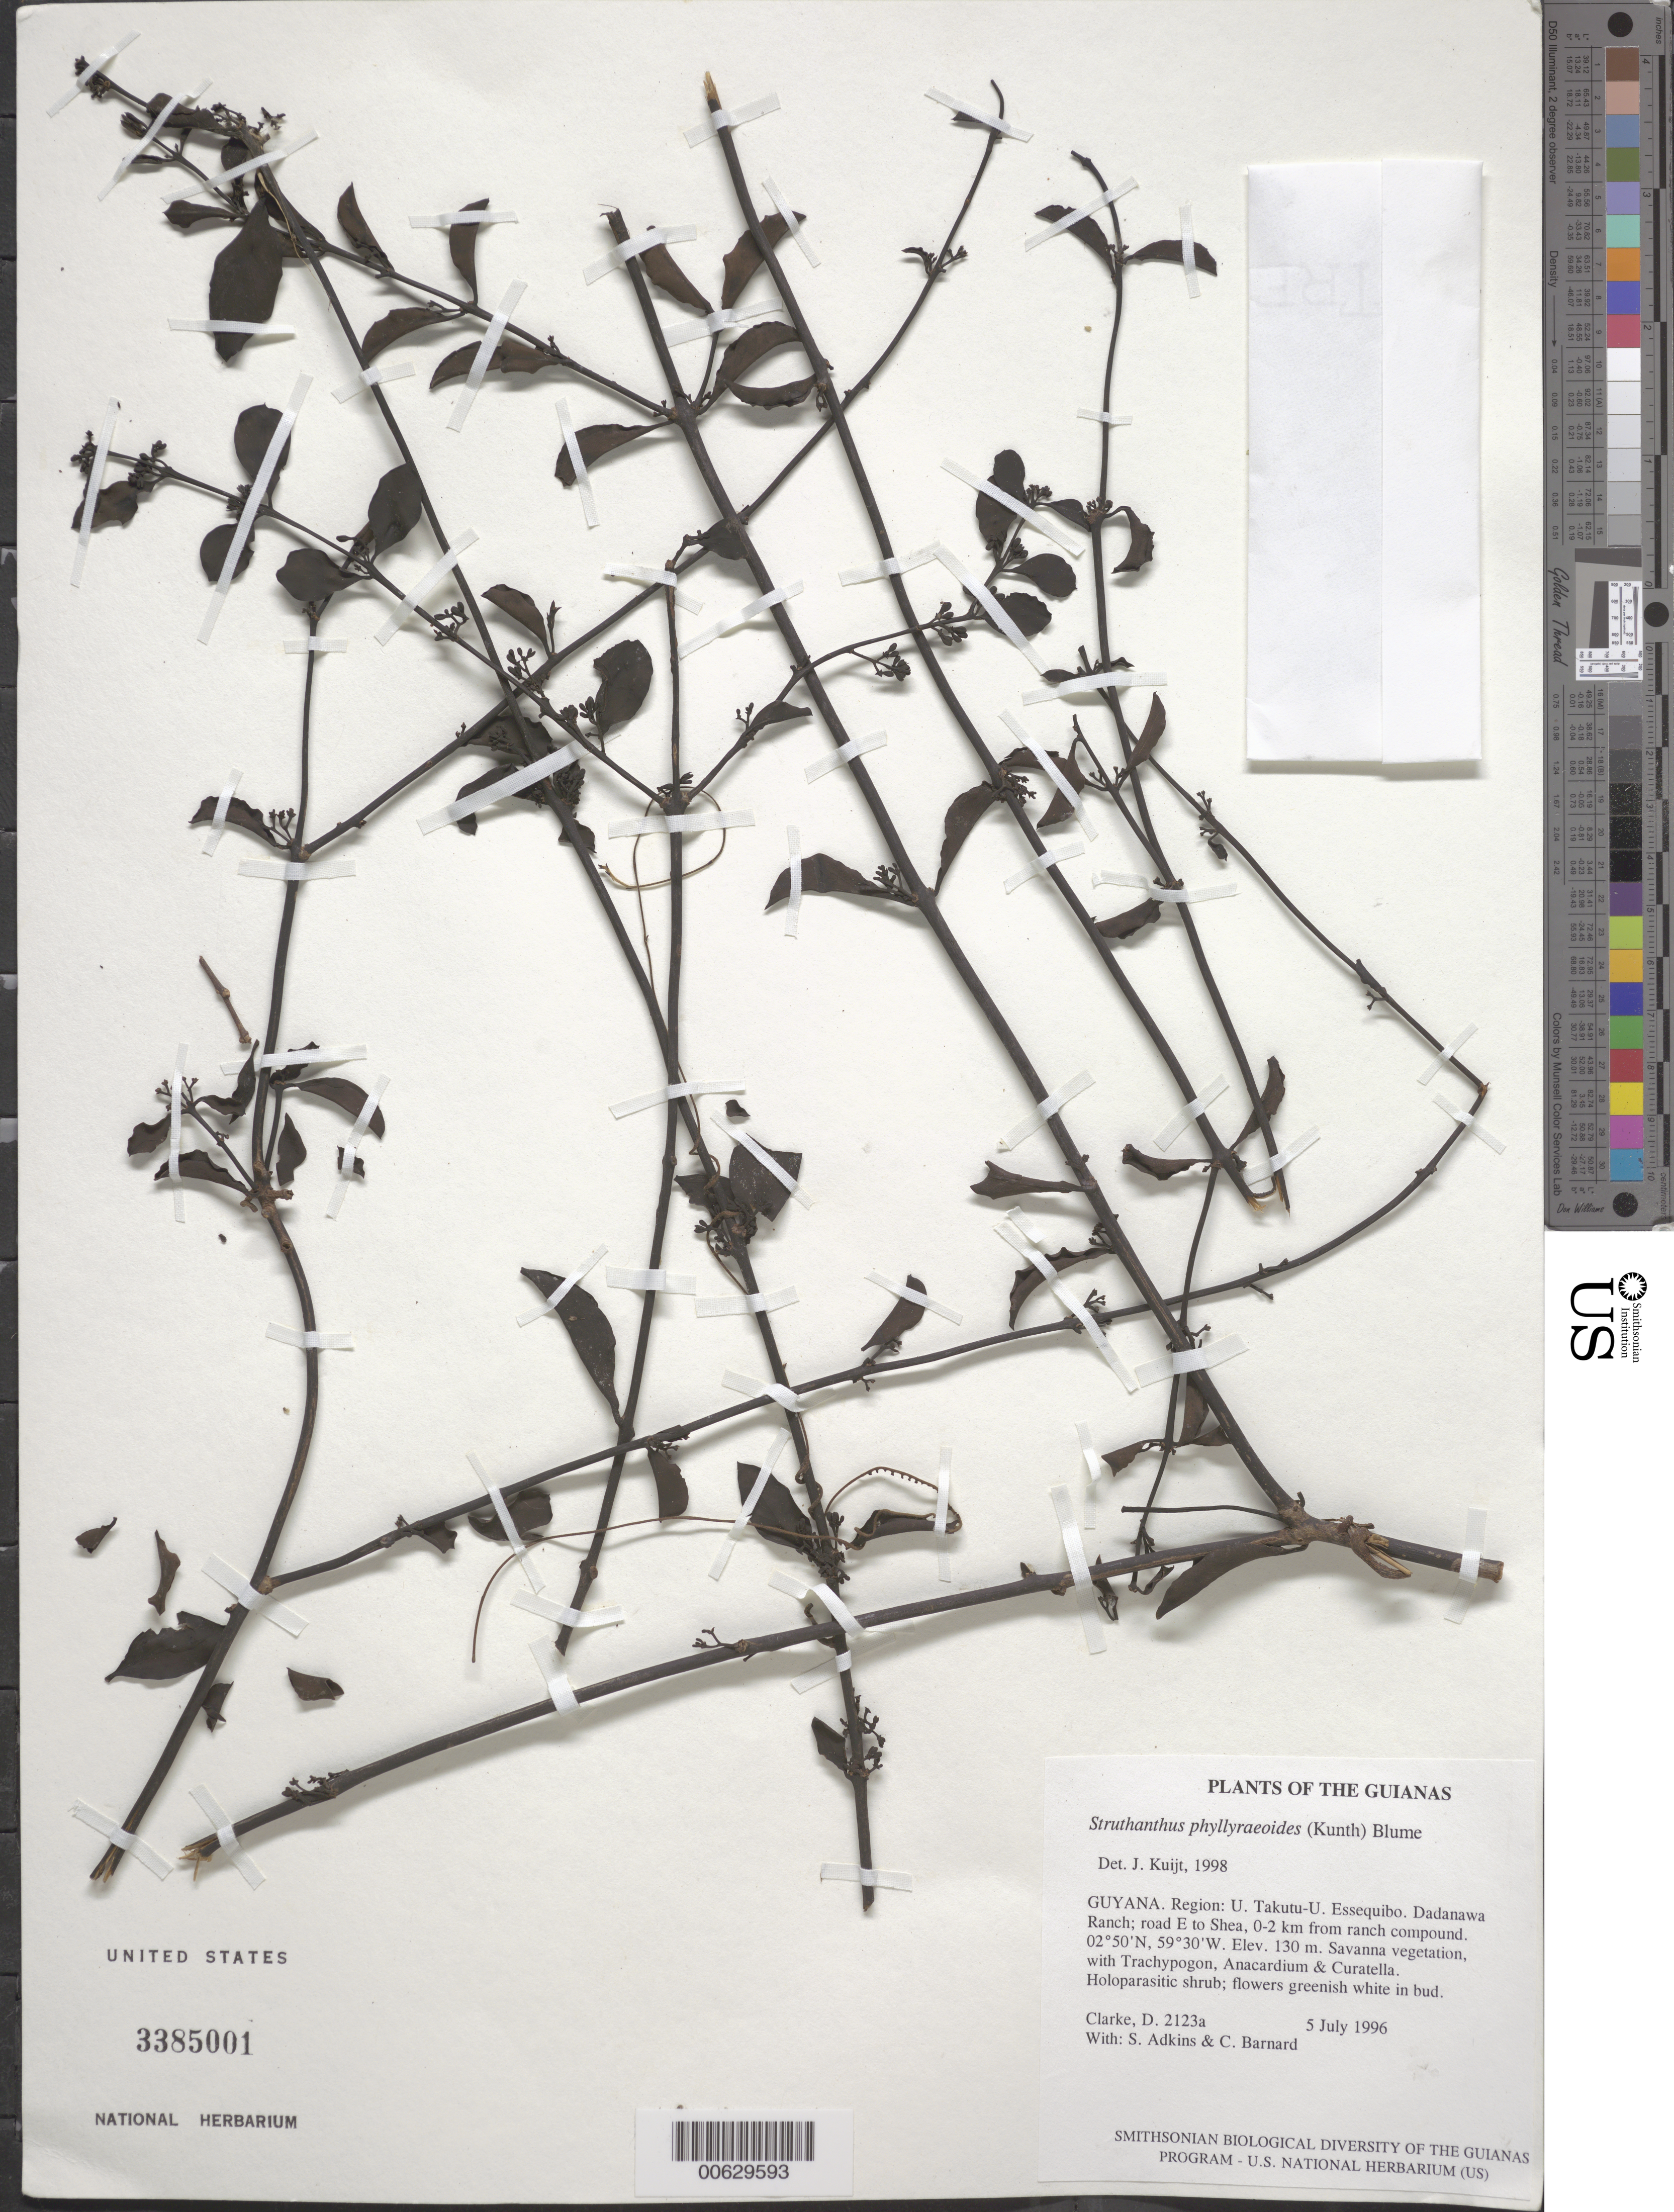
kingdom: Plantae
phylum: Tracheophyta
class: Magnoliopsida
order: Santalales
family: Loranthaceae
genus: Struthanthus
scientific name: Struthanthus phyllyraeoides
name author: (Kunth) Blume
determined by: Kuijt, Job, (CANADA)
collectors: H. D. Clarke, S. Adkins & C. Bernard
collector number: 2123 a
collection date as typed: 5 July 1996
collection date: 1996-07-05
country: Guyana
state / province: U. Takutu-U. Essequibo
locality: Dadanawa Ranch; road E to Shea, 0-2 km from ranch compound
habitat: Savanna vegetation, with Trachypogon, Anacardium & Curatella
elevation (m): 130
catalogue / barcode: US 3385001